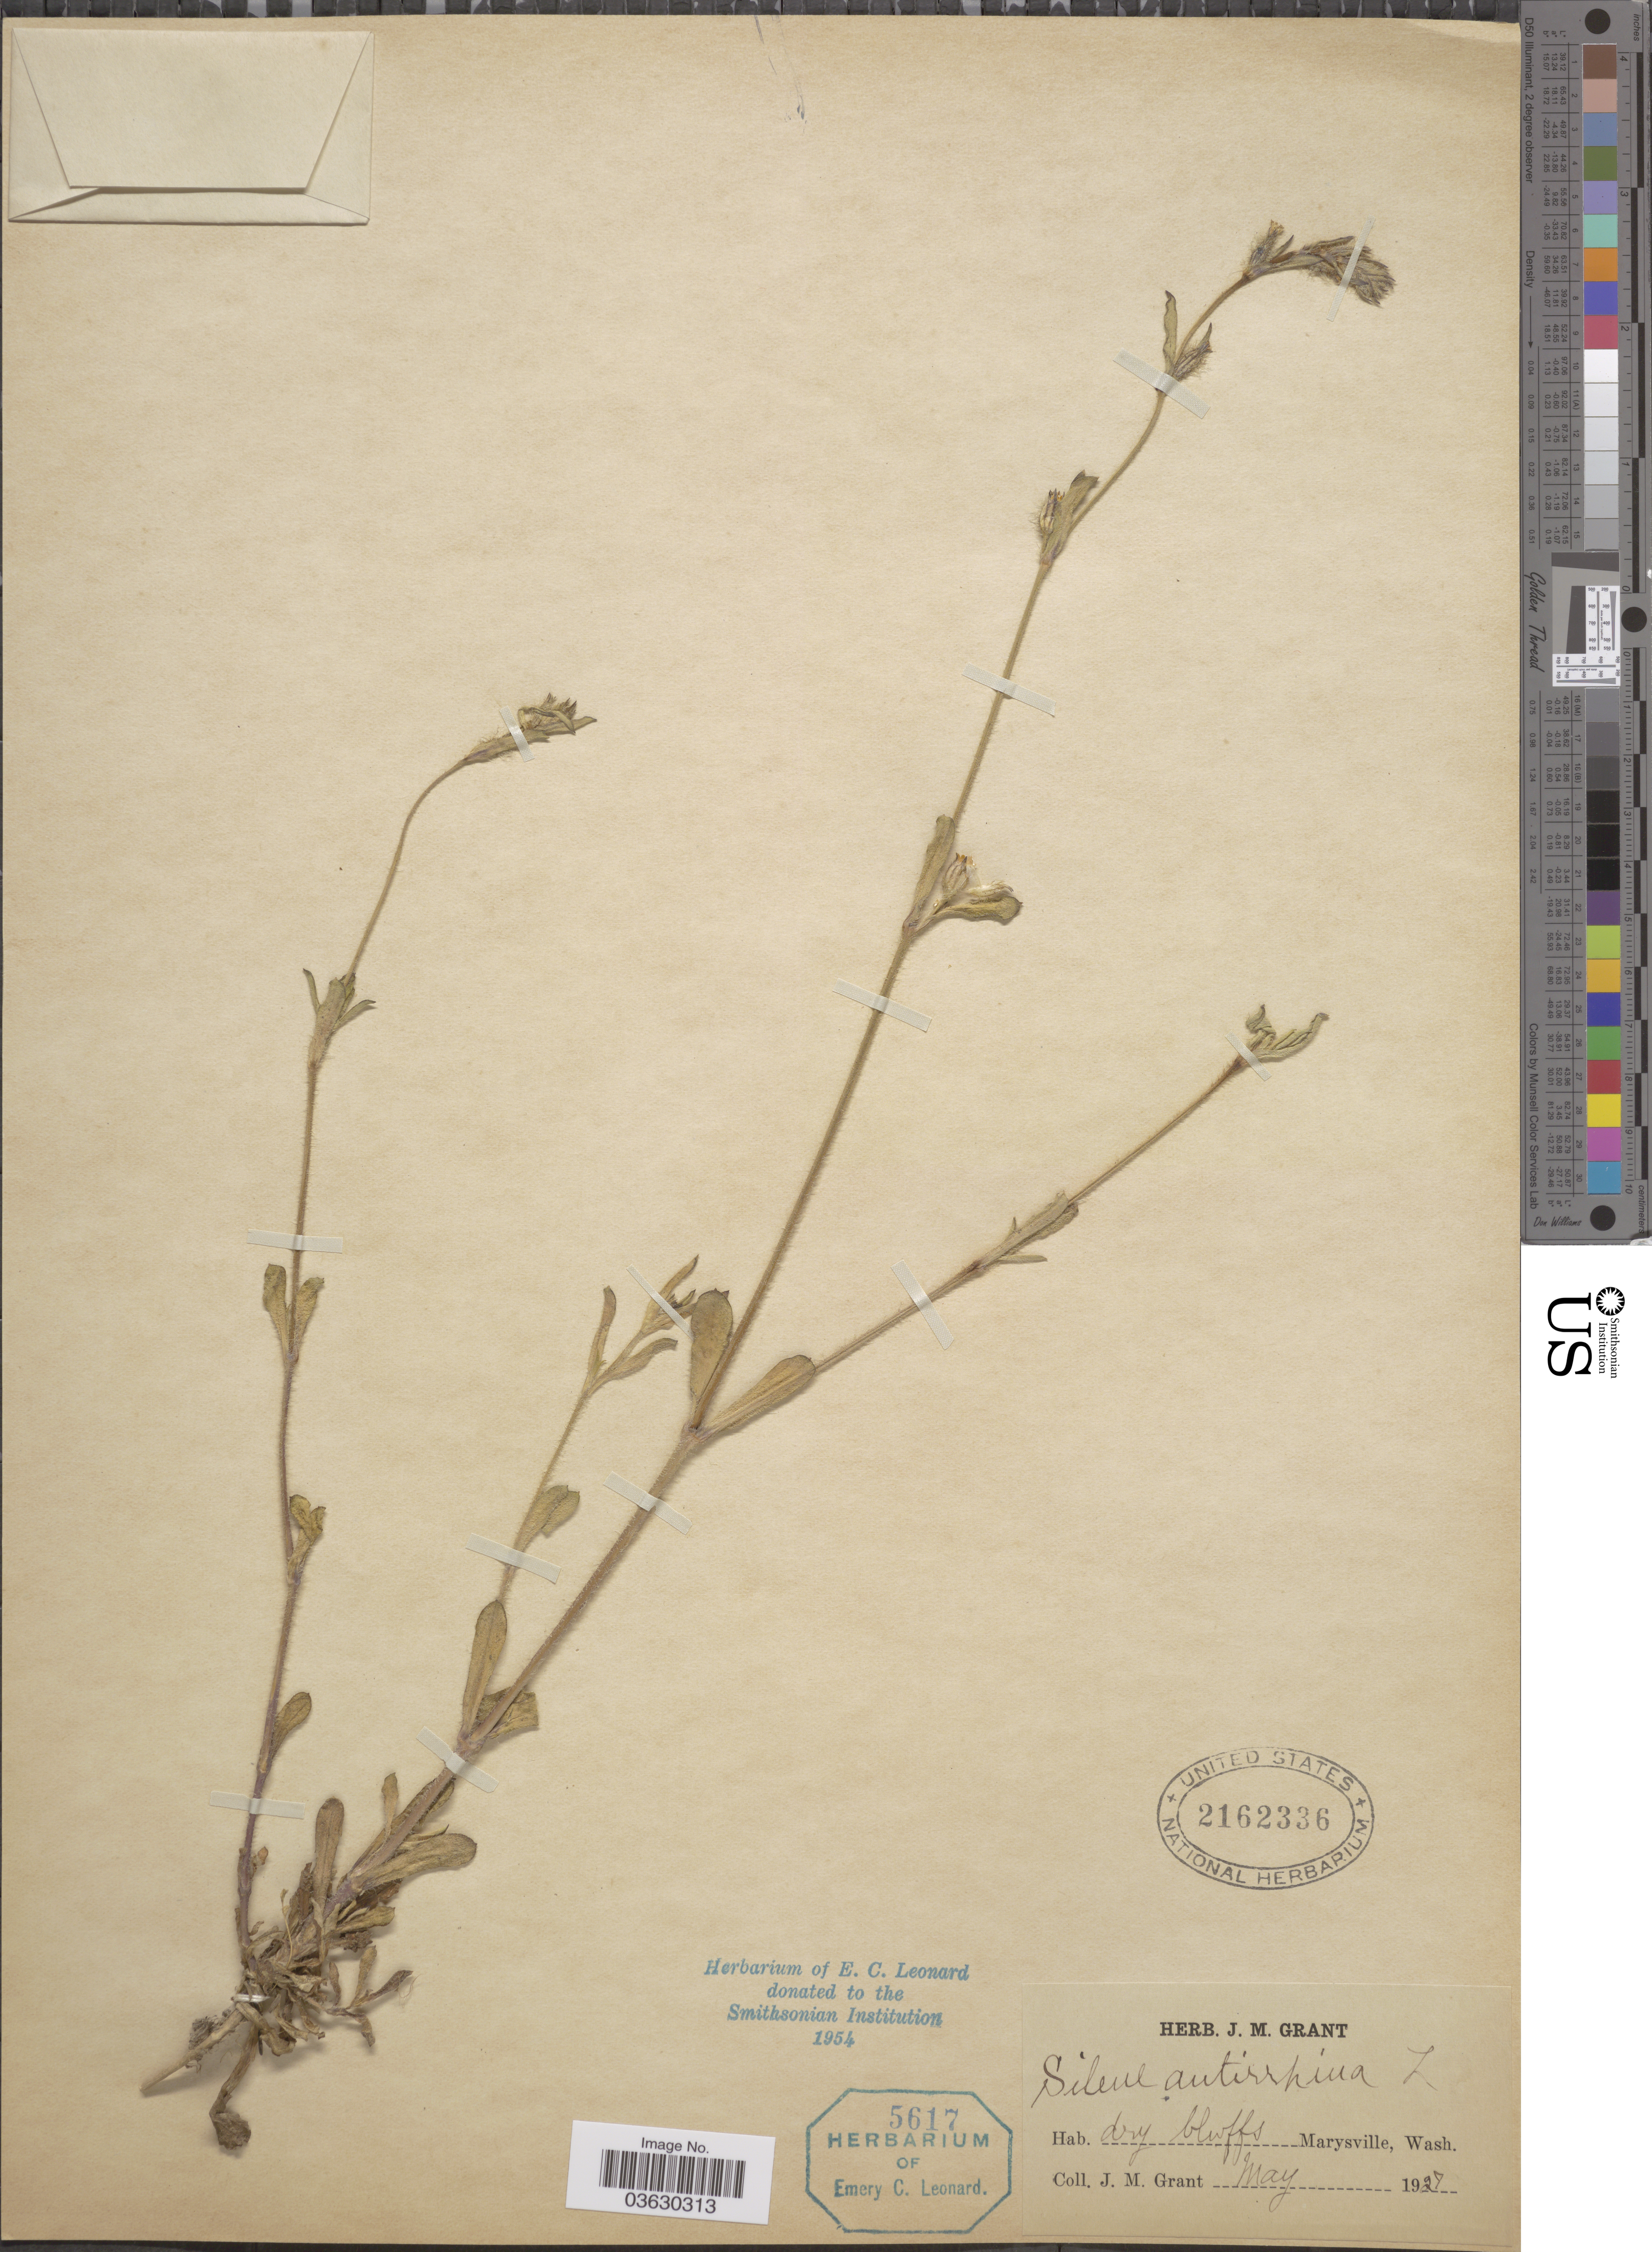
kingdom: Plantae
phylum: Tracheophyta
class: Magnoliopsida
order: Caryophyllales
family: Caryophyllaceae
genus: Silene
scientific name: Silene antirrhina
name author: L.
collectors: J. M. Grant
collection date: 1927-05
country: United States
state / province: Washington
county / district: Snohomish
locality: Marysville.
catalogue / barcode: US 2162336